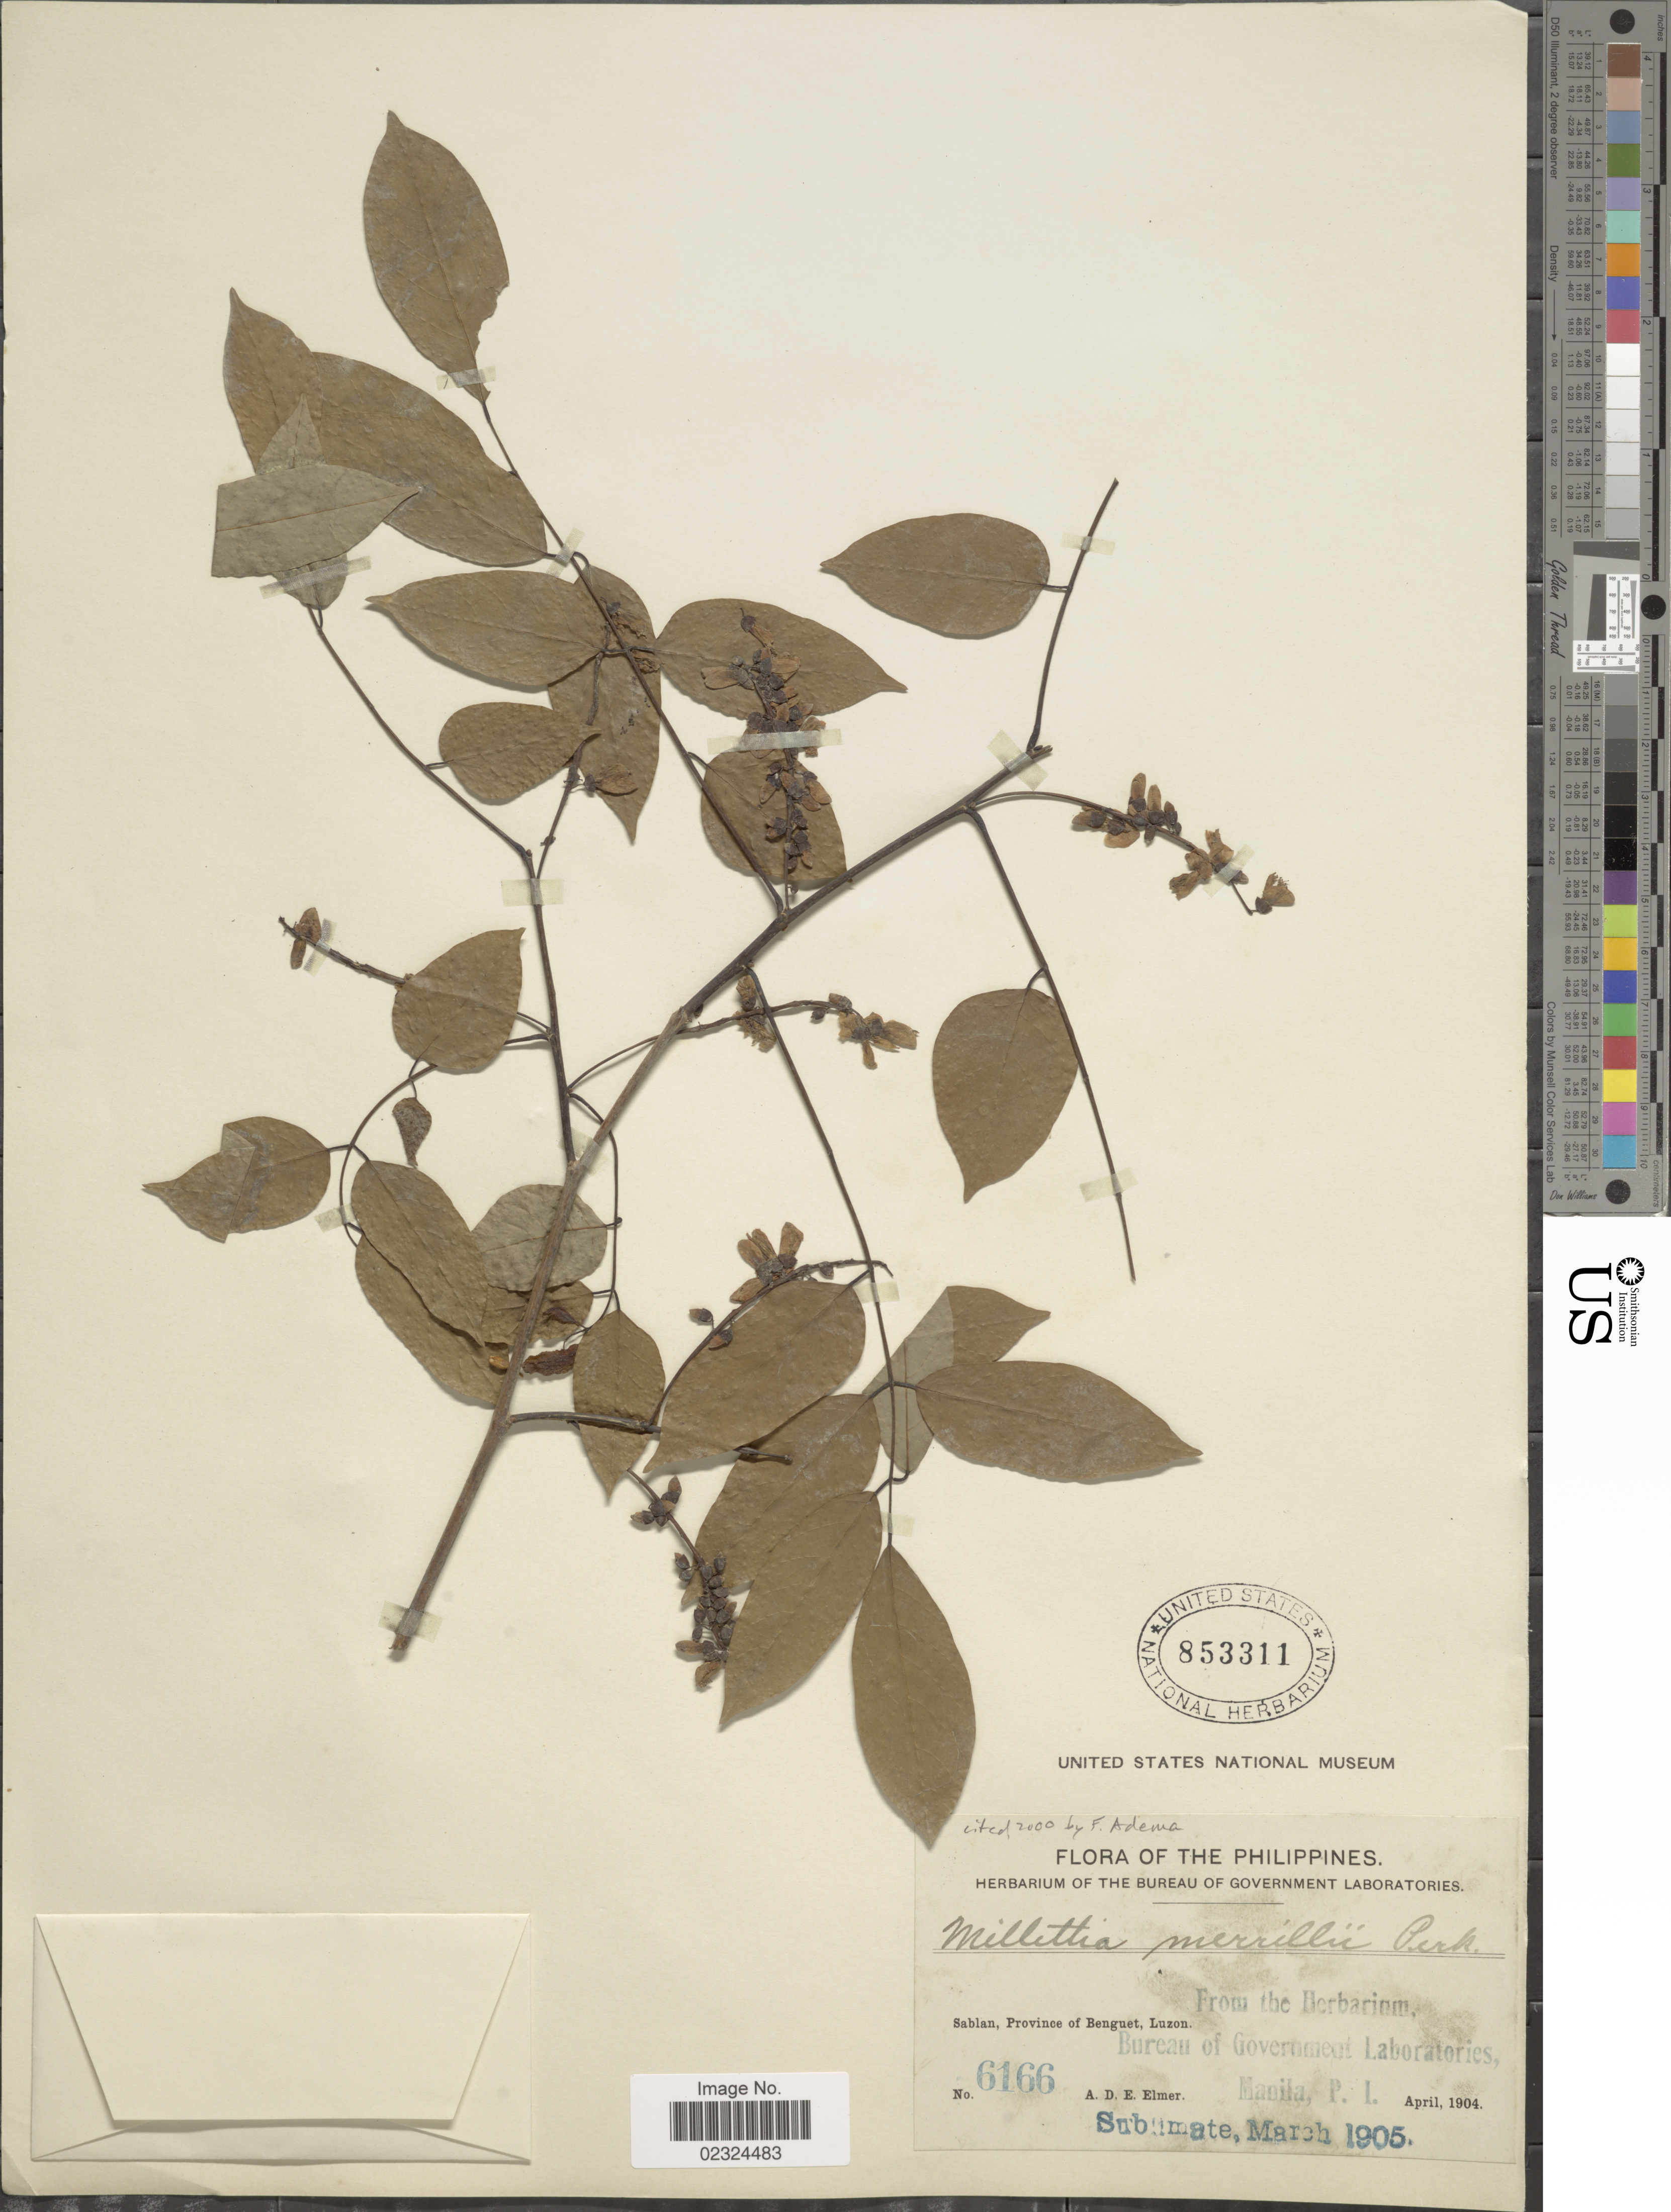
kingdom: Plantae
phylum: Tracheophyta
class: Magnoliopsida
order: Fabales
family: Fabaceae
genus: Millettia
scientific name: Millettia merrillii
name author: Perkins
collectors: A. D. E. Elmer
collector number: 6166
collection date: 1904-04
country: Philippines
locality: Sablan, Province of Benguet, Luzon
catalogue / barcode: US 853311